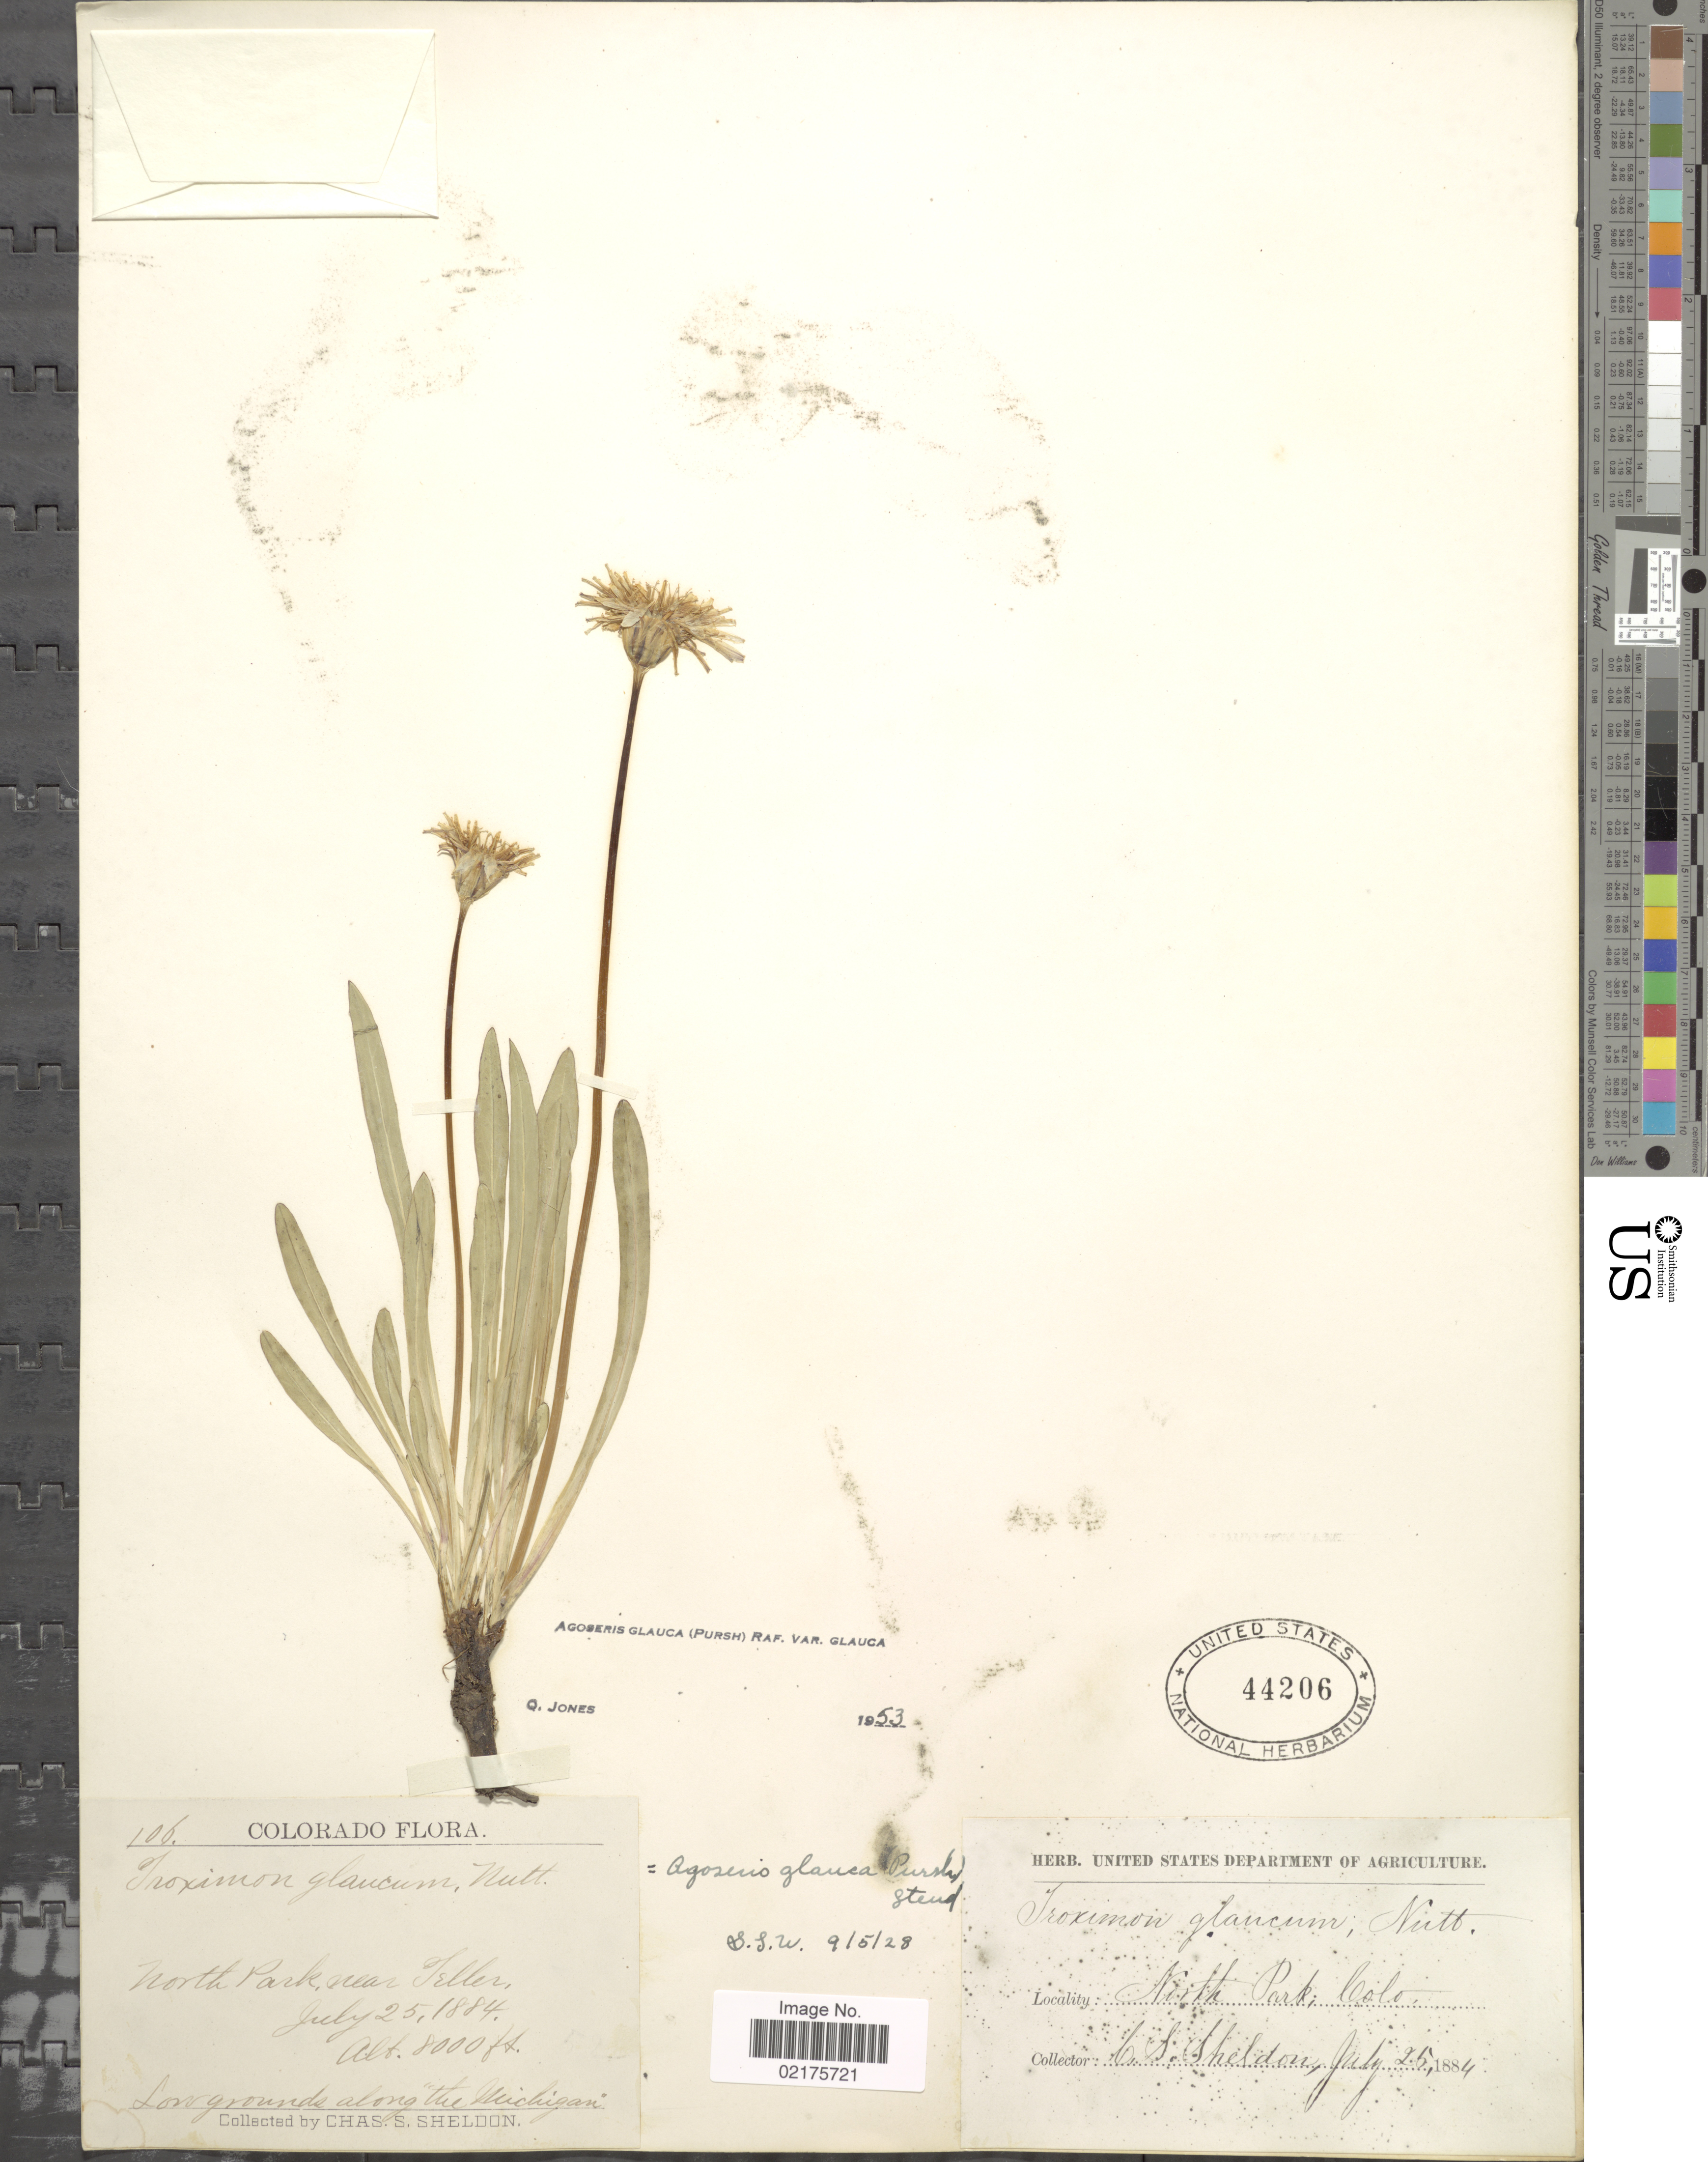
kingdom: Plantae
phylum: Tracheophyta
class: Magnoliopsida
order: Asterales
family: Asteraceae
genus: Agoseris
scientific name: Agoseris glauca var. glauca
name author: (Pursh) Raf.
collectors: C. S. Sheldon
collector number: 106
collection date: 1884-07-25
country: United States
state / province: Colorado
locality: North Park, near Teller, Colo.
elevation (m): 2438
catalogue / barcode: US 44206